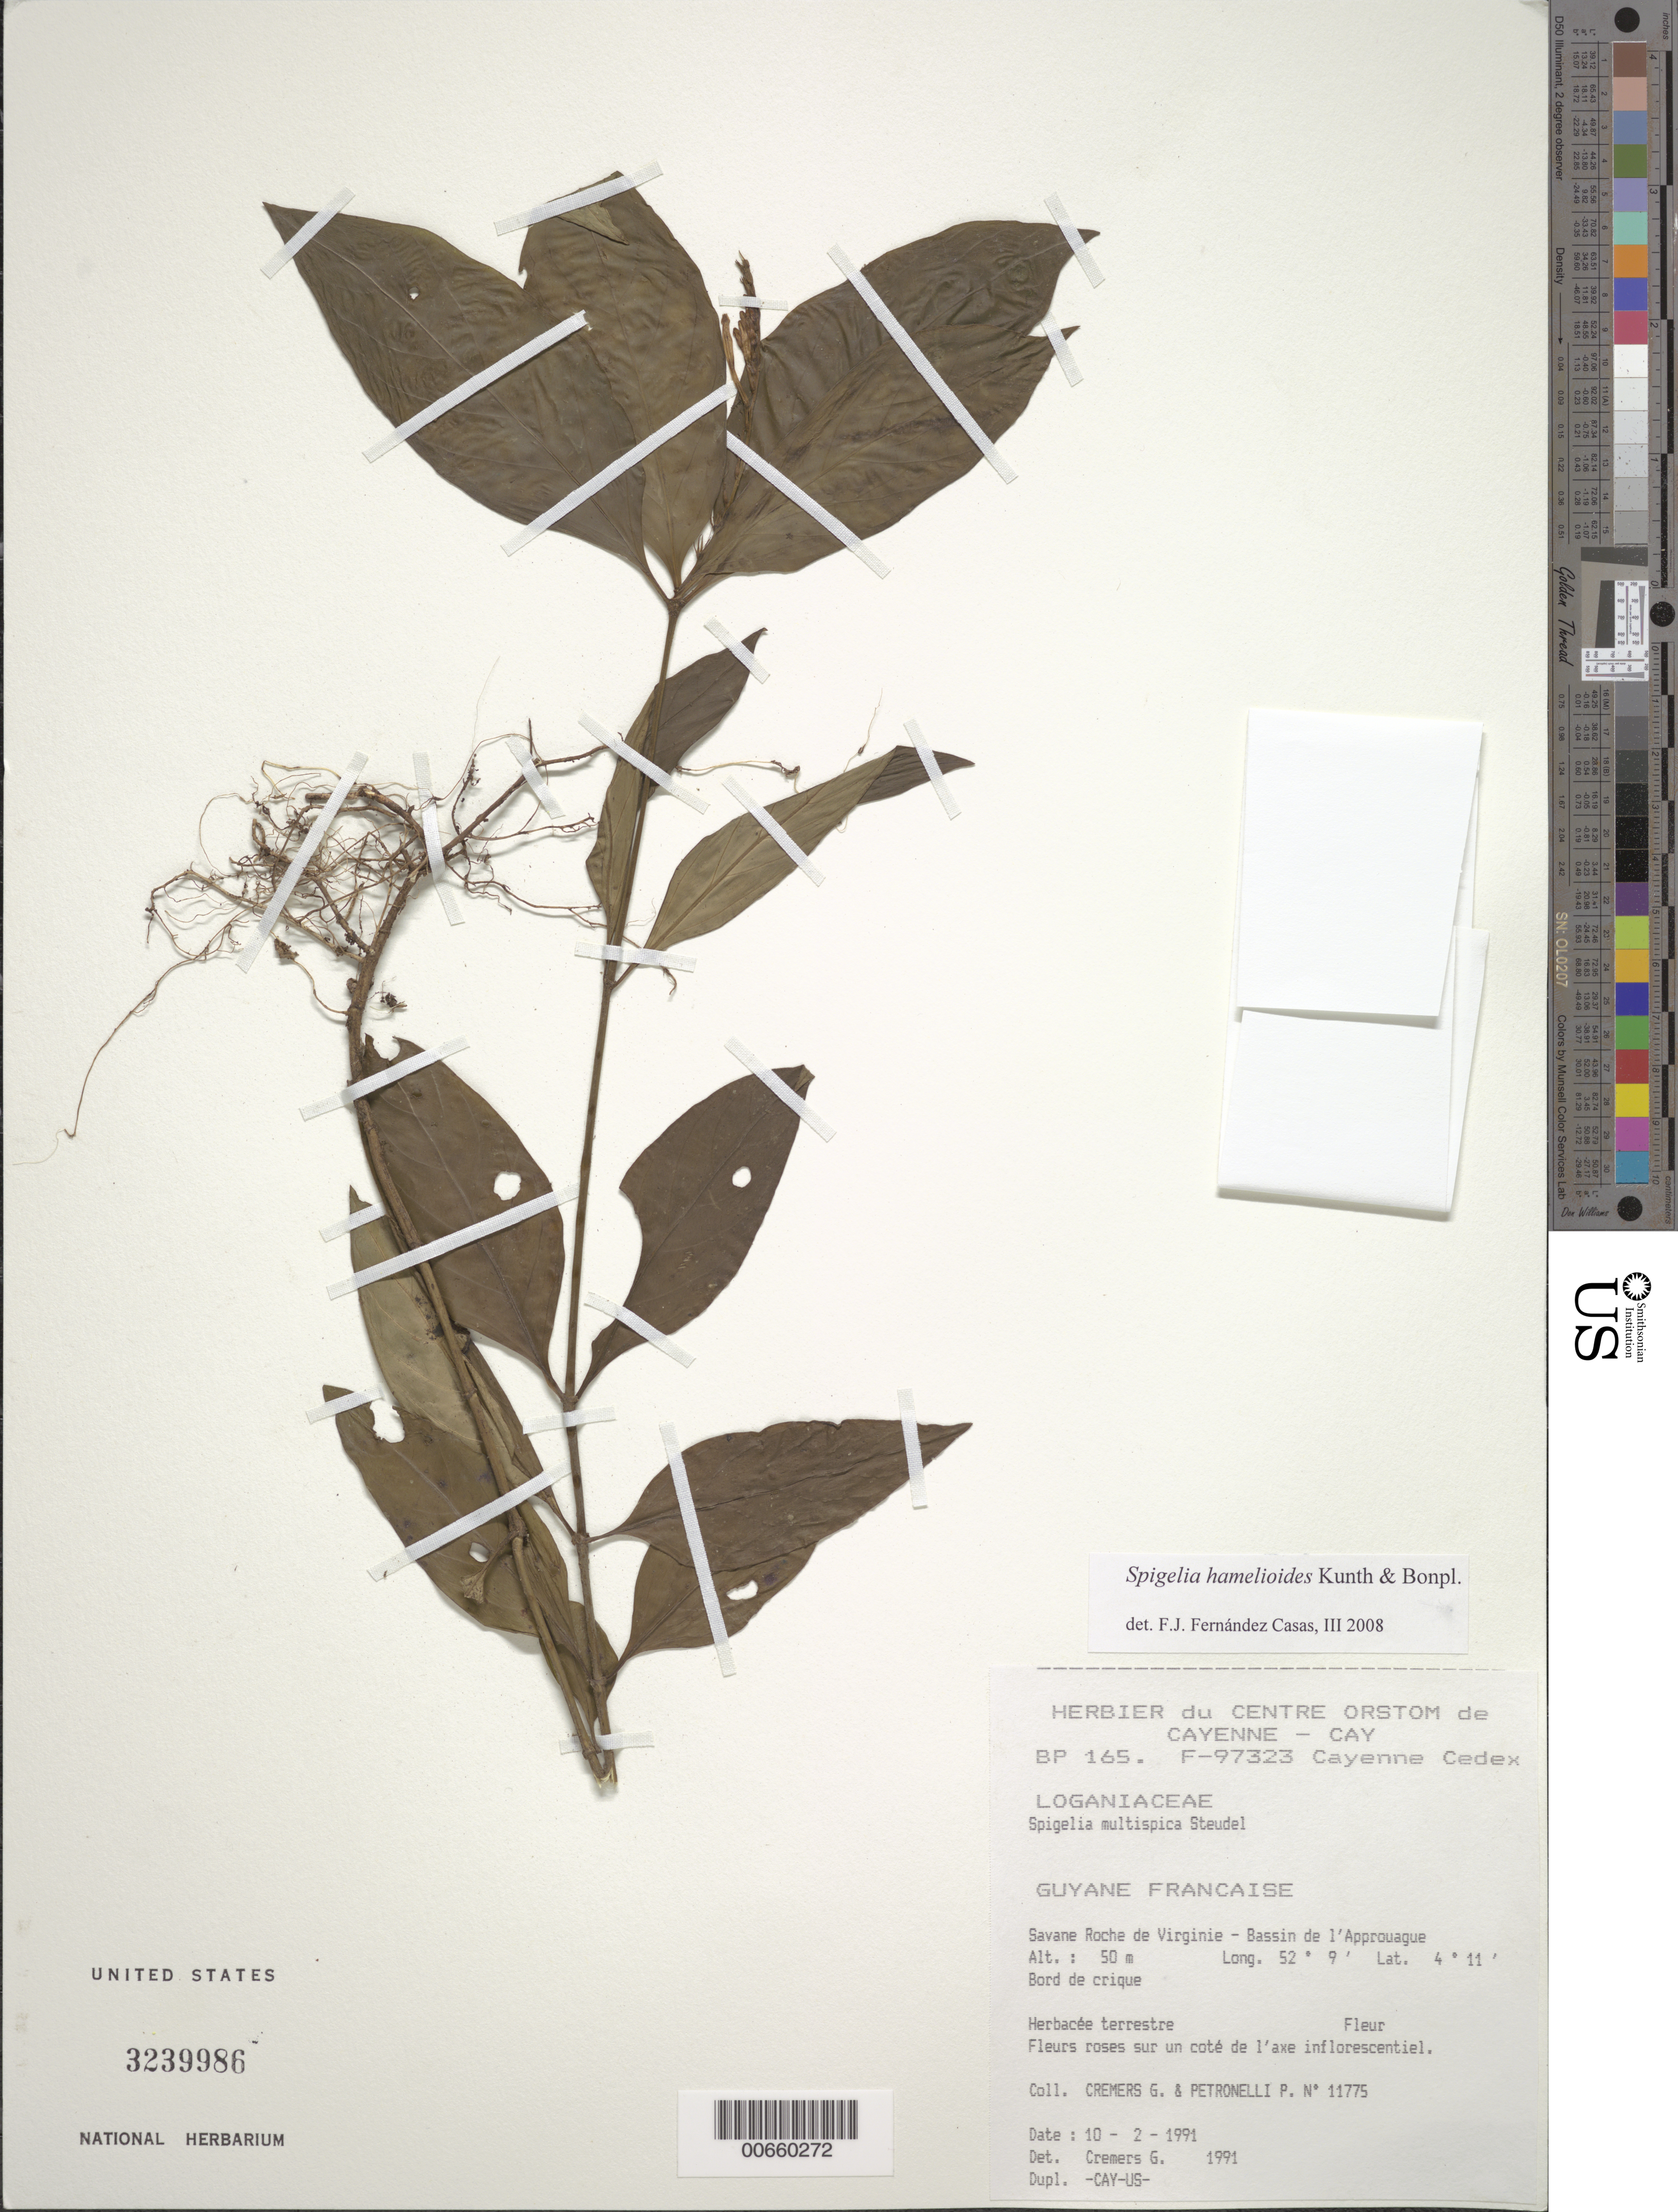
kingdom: Plantae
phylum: Tracheophyta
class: Magnoliopsida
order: Gentianales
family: Loganiaceae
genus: Spigelia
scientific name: Spigelia hamelioides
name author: Kunth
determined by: Fernández Casas, F. J.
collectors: G. Cremers & P. Petronelli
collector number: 11775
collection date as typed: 10-Feb-91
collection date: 1991-02-10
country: French Guiana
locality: Savane Roche de Virginie, Bassin de l'Approuague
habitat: Along creek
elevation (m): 50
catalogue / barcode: US 3239986